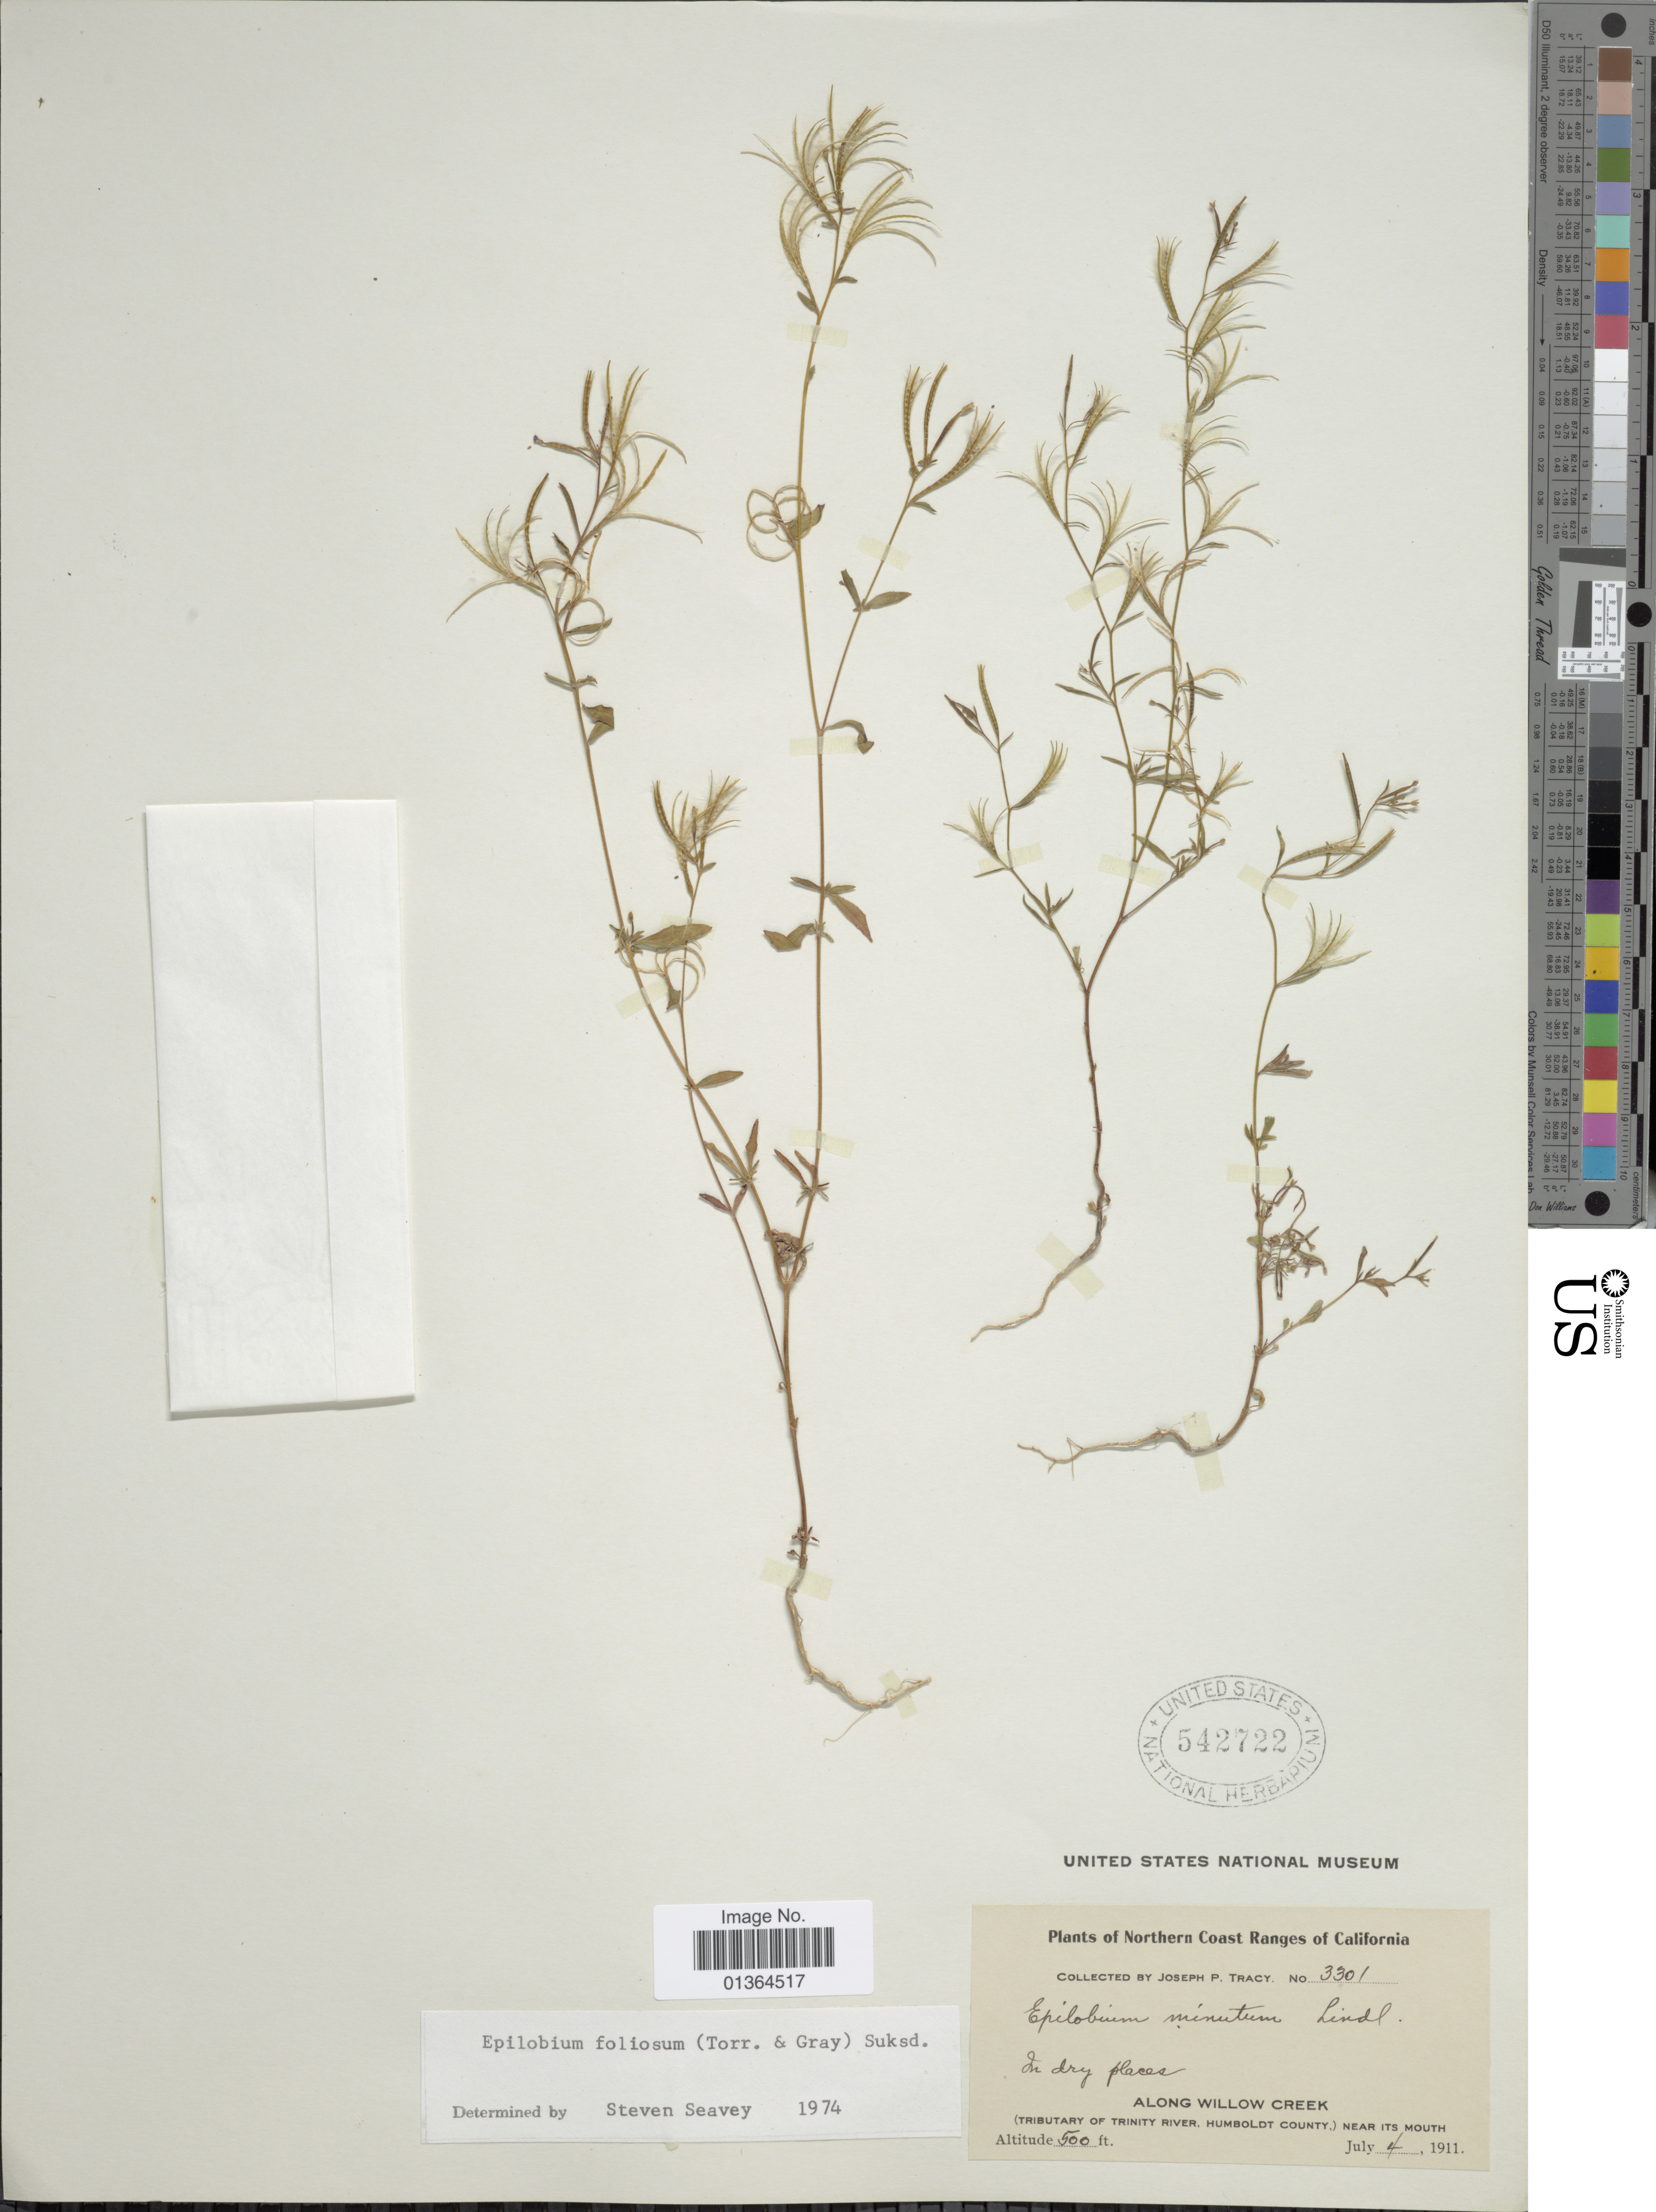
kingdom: Plantae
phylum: Tracheophyta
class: Magnoliopsida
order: Myrtales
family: Onagraceae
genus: Epilobium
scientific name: Epilobium foliosum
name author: (Nutt. ex Torr. & A. Gray) Suksd.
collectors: J. Tracy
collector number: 3301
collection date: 1911-07-04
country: United States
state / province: California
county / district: Humboldt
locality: Northern Coast Ranges, along Willow Creek (tributary of trinity River, Humboldt County), near its-mouth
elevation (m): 152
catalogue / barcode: US 542722